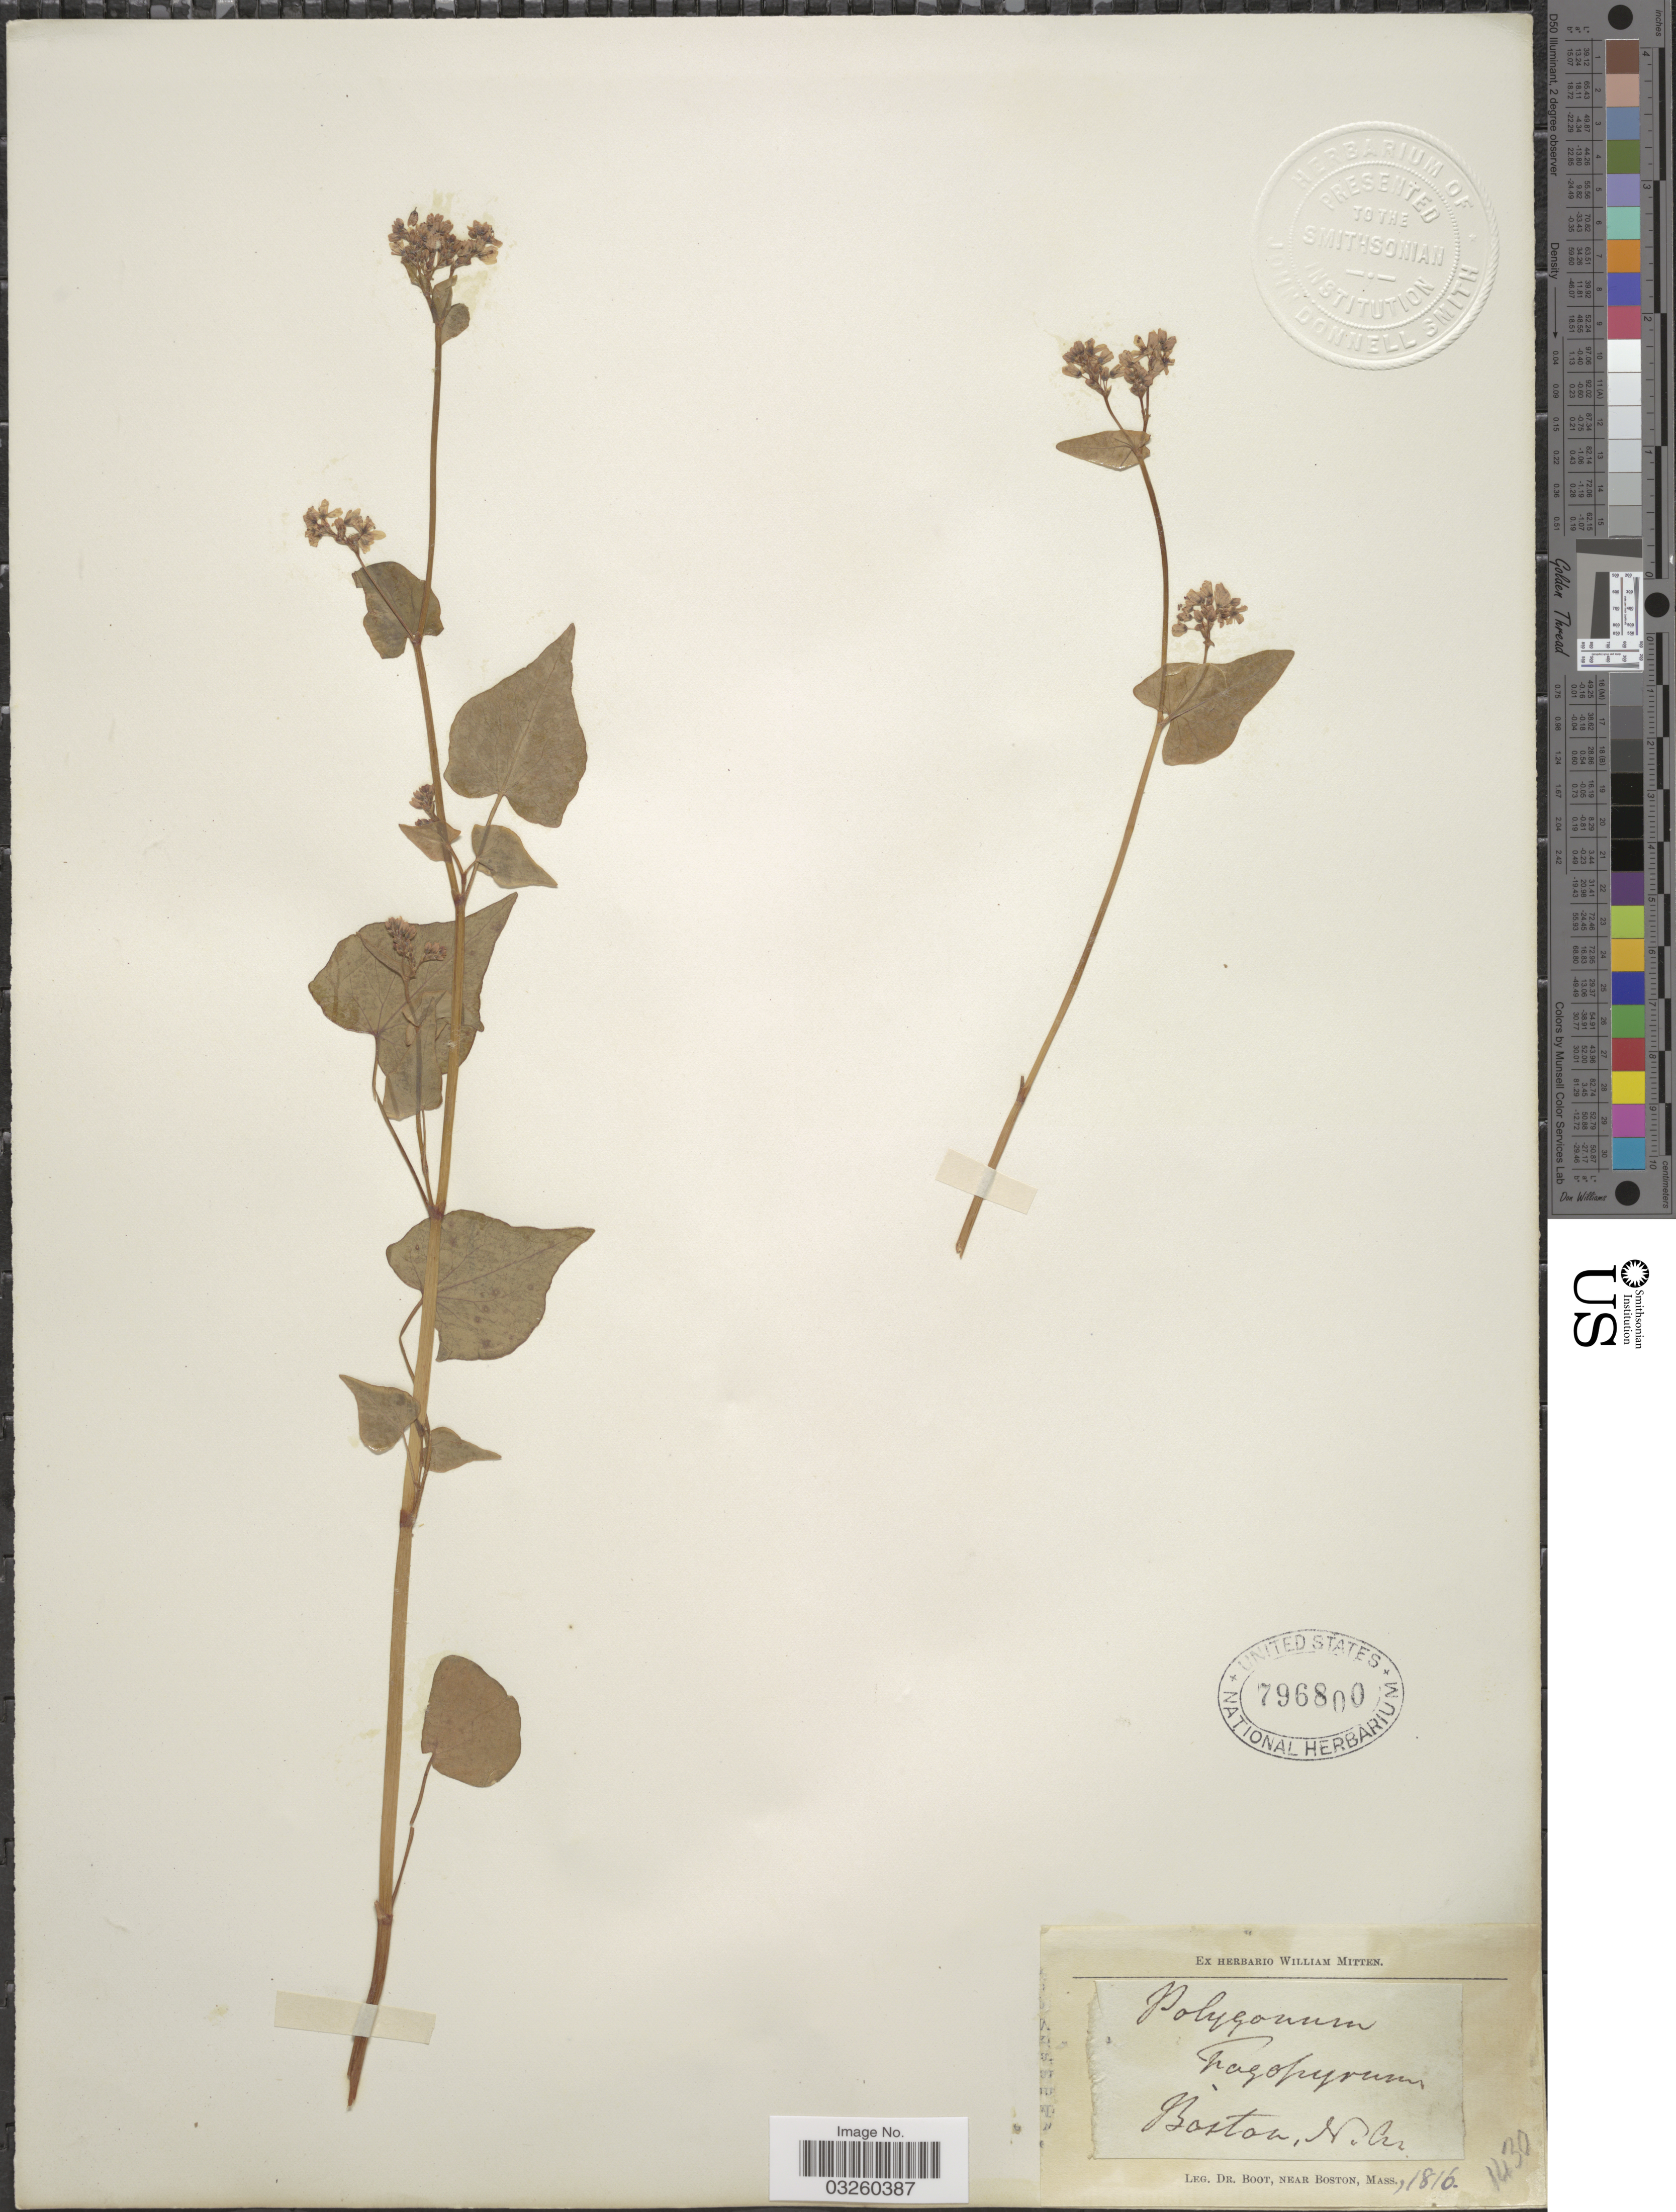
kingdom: Plantae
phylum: Tracheophyta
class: Magnoliopsida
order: Caryophyllales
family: Polygonaceae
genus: Fagopyrum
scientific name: Fagopyrum esculentum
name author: Moench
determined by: Strong, Mark T., (BOT), Smithsonian Institution - National Museum of Natural History (UNITED STATES)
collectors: Boot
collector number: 1430?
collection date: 1816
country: United States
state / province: Massachusetts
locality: Near Boston. M.A.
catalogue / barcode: US 796800